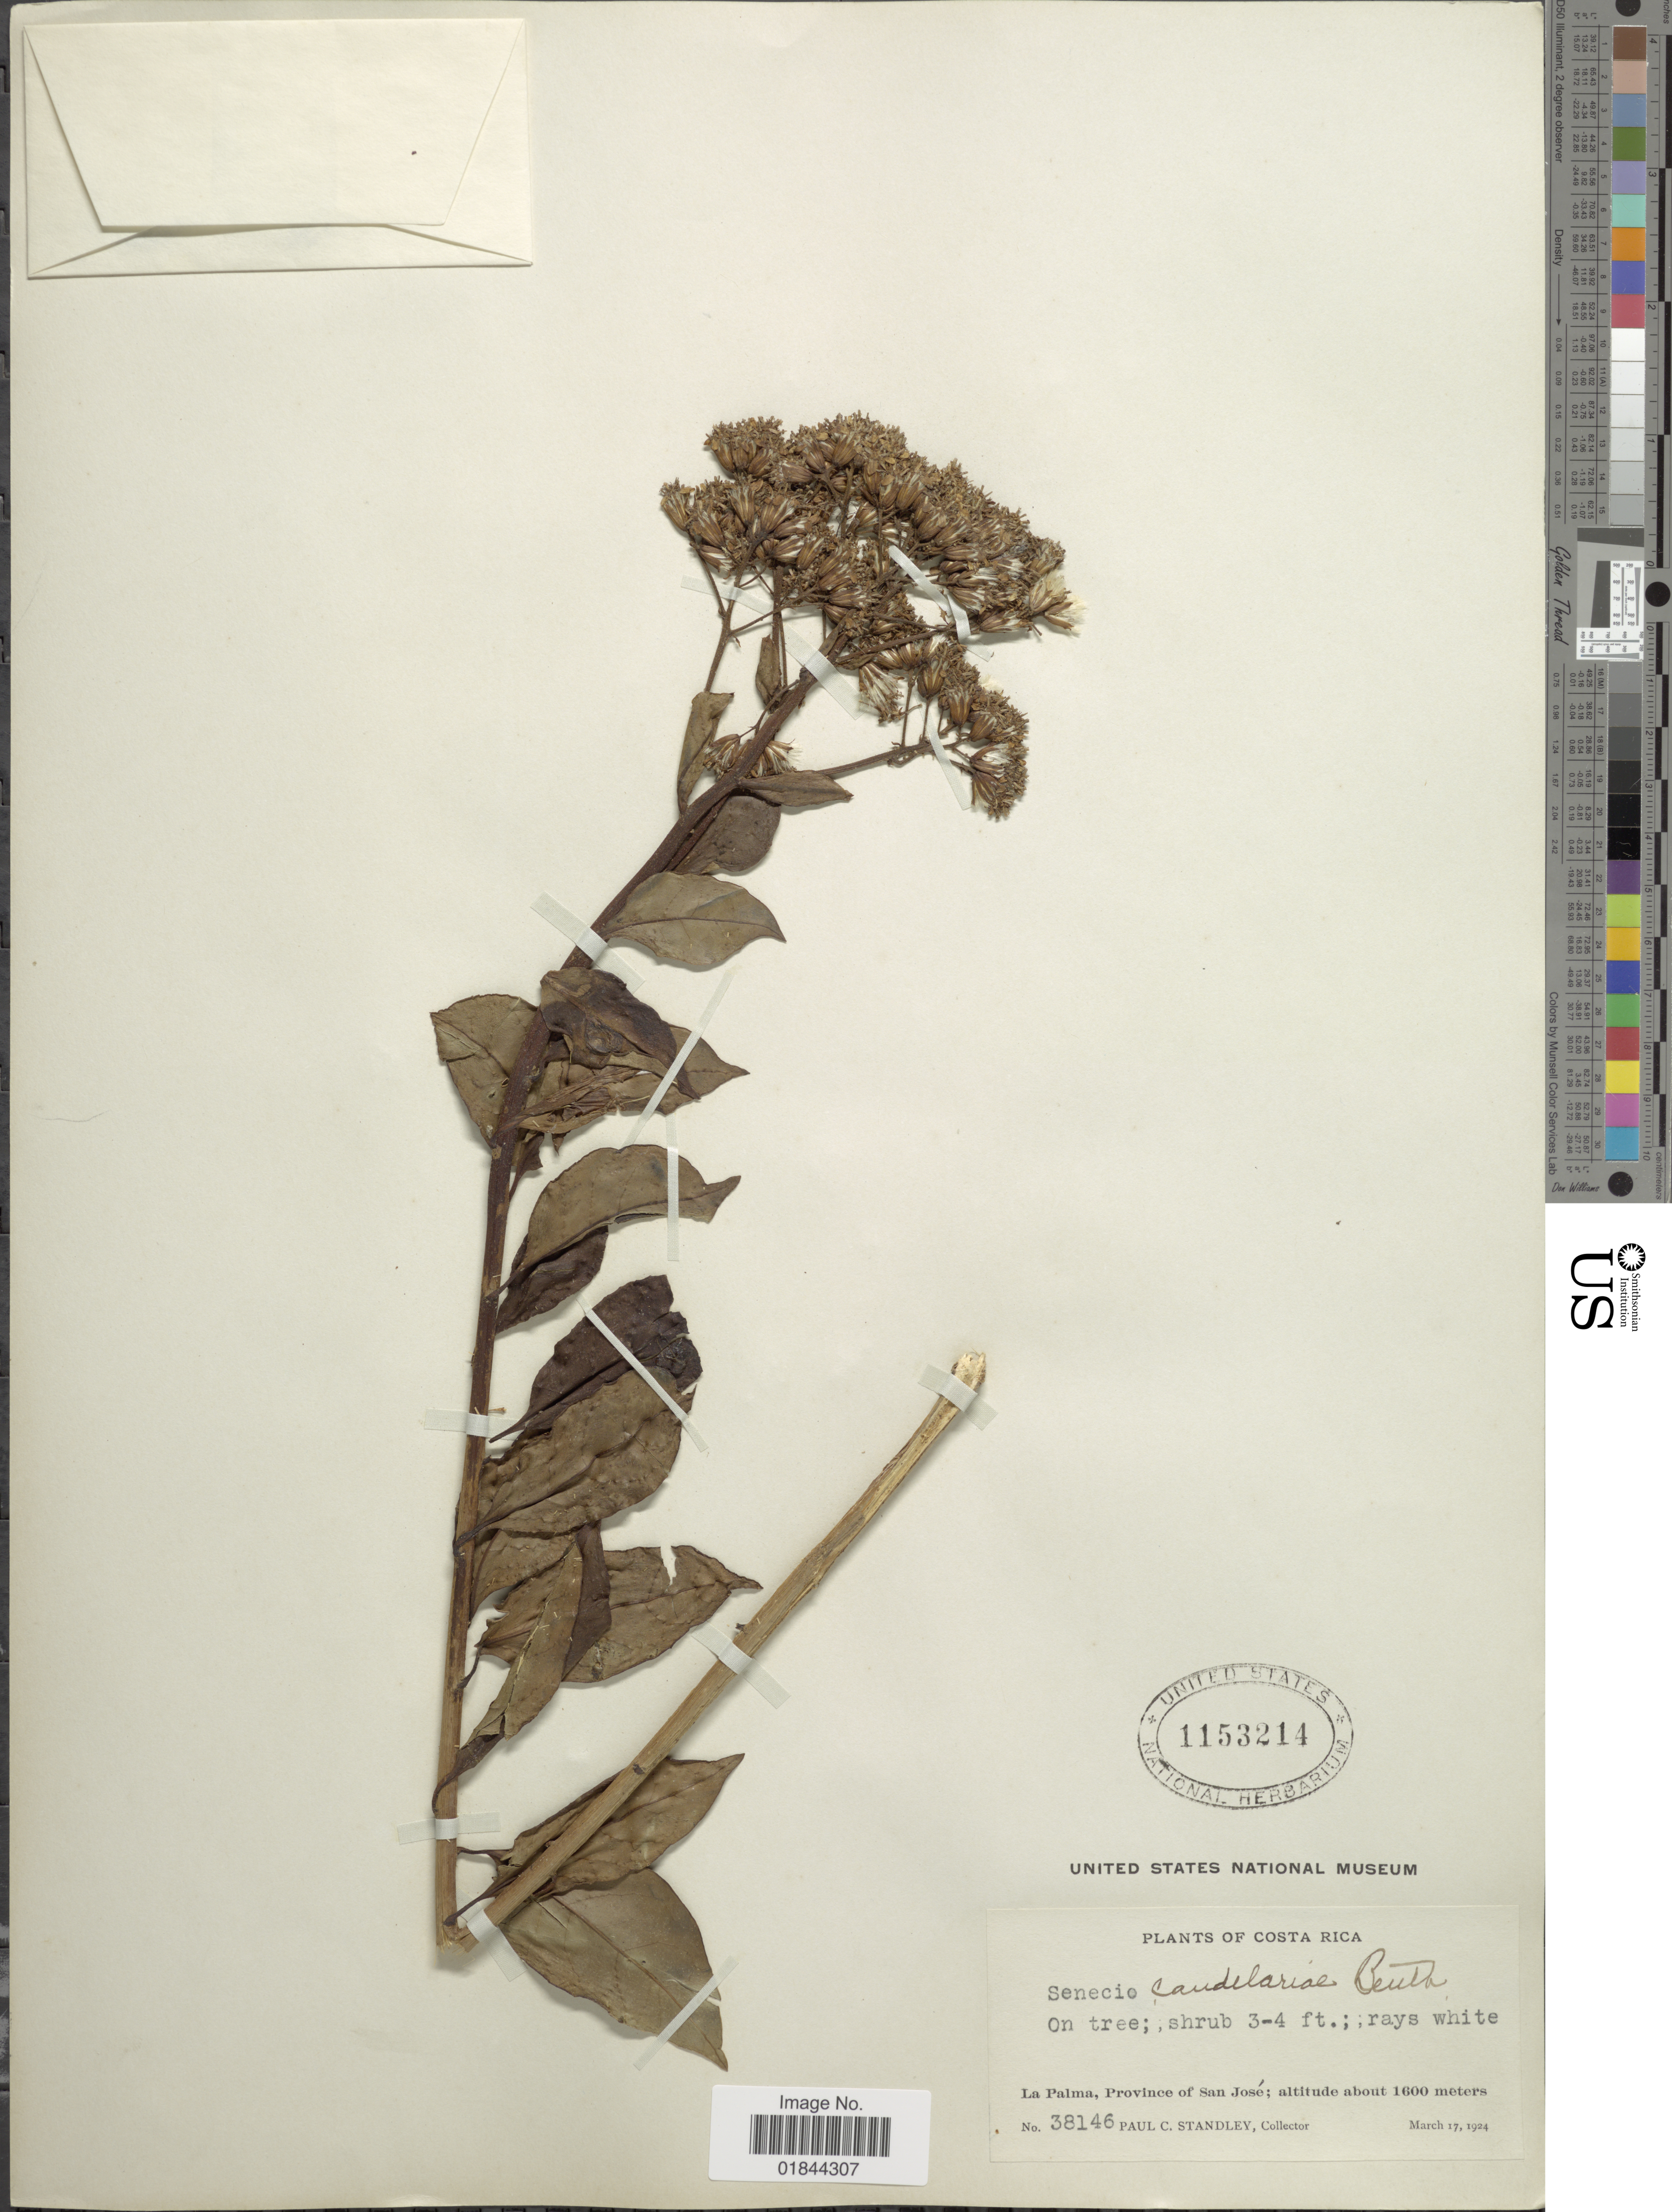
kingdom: Plantae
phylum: Tracheophyta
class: Magnoliopsida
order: Asterales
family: Asteraceae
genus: Pentacalia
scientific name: Pentacalia streptothamna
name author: (Greenm. ex Standl.) H. Rob. & Cuatrec.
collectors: P. C. Standley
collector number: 38146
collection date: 1924-03-17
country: Costa Rica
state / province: San José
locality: La Palma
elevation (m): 1600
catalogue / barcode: US 1153214